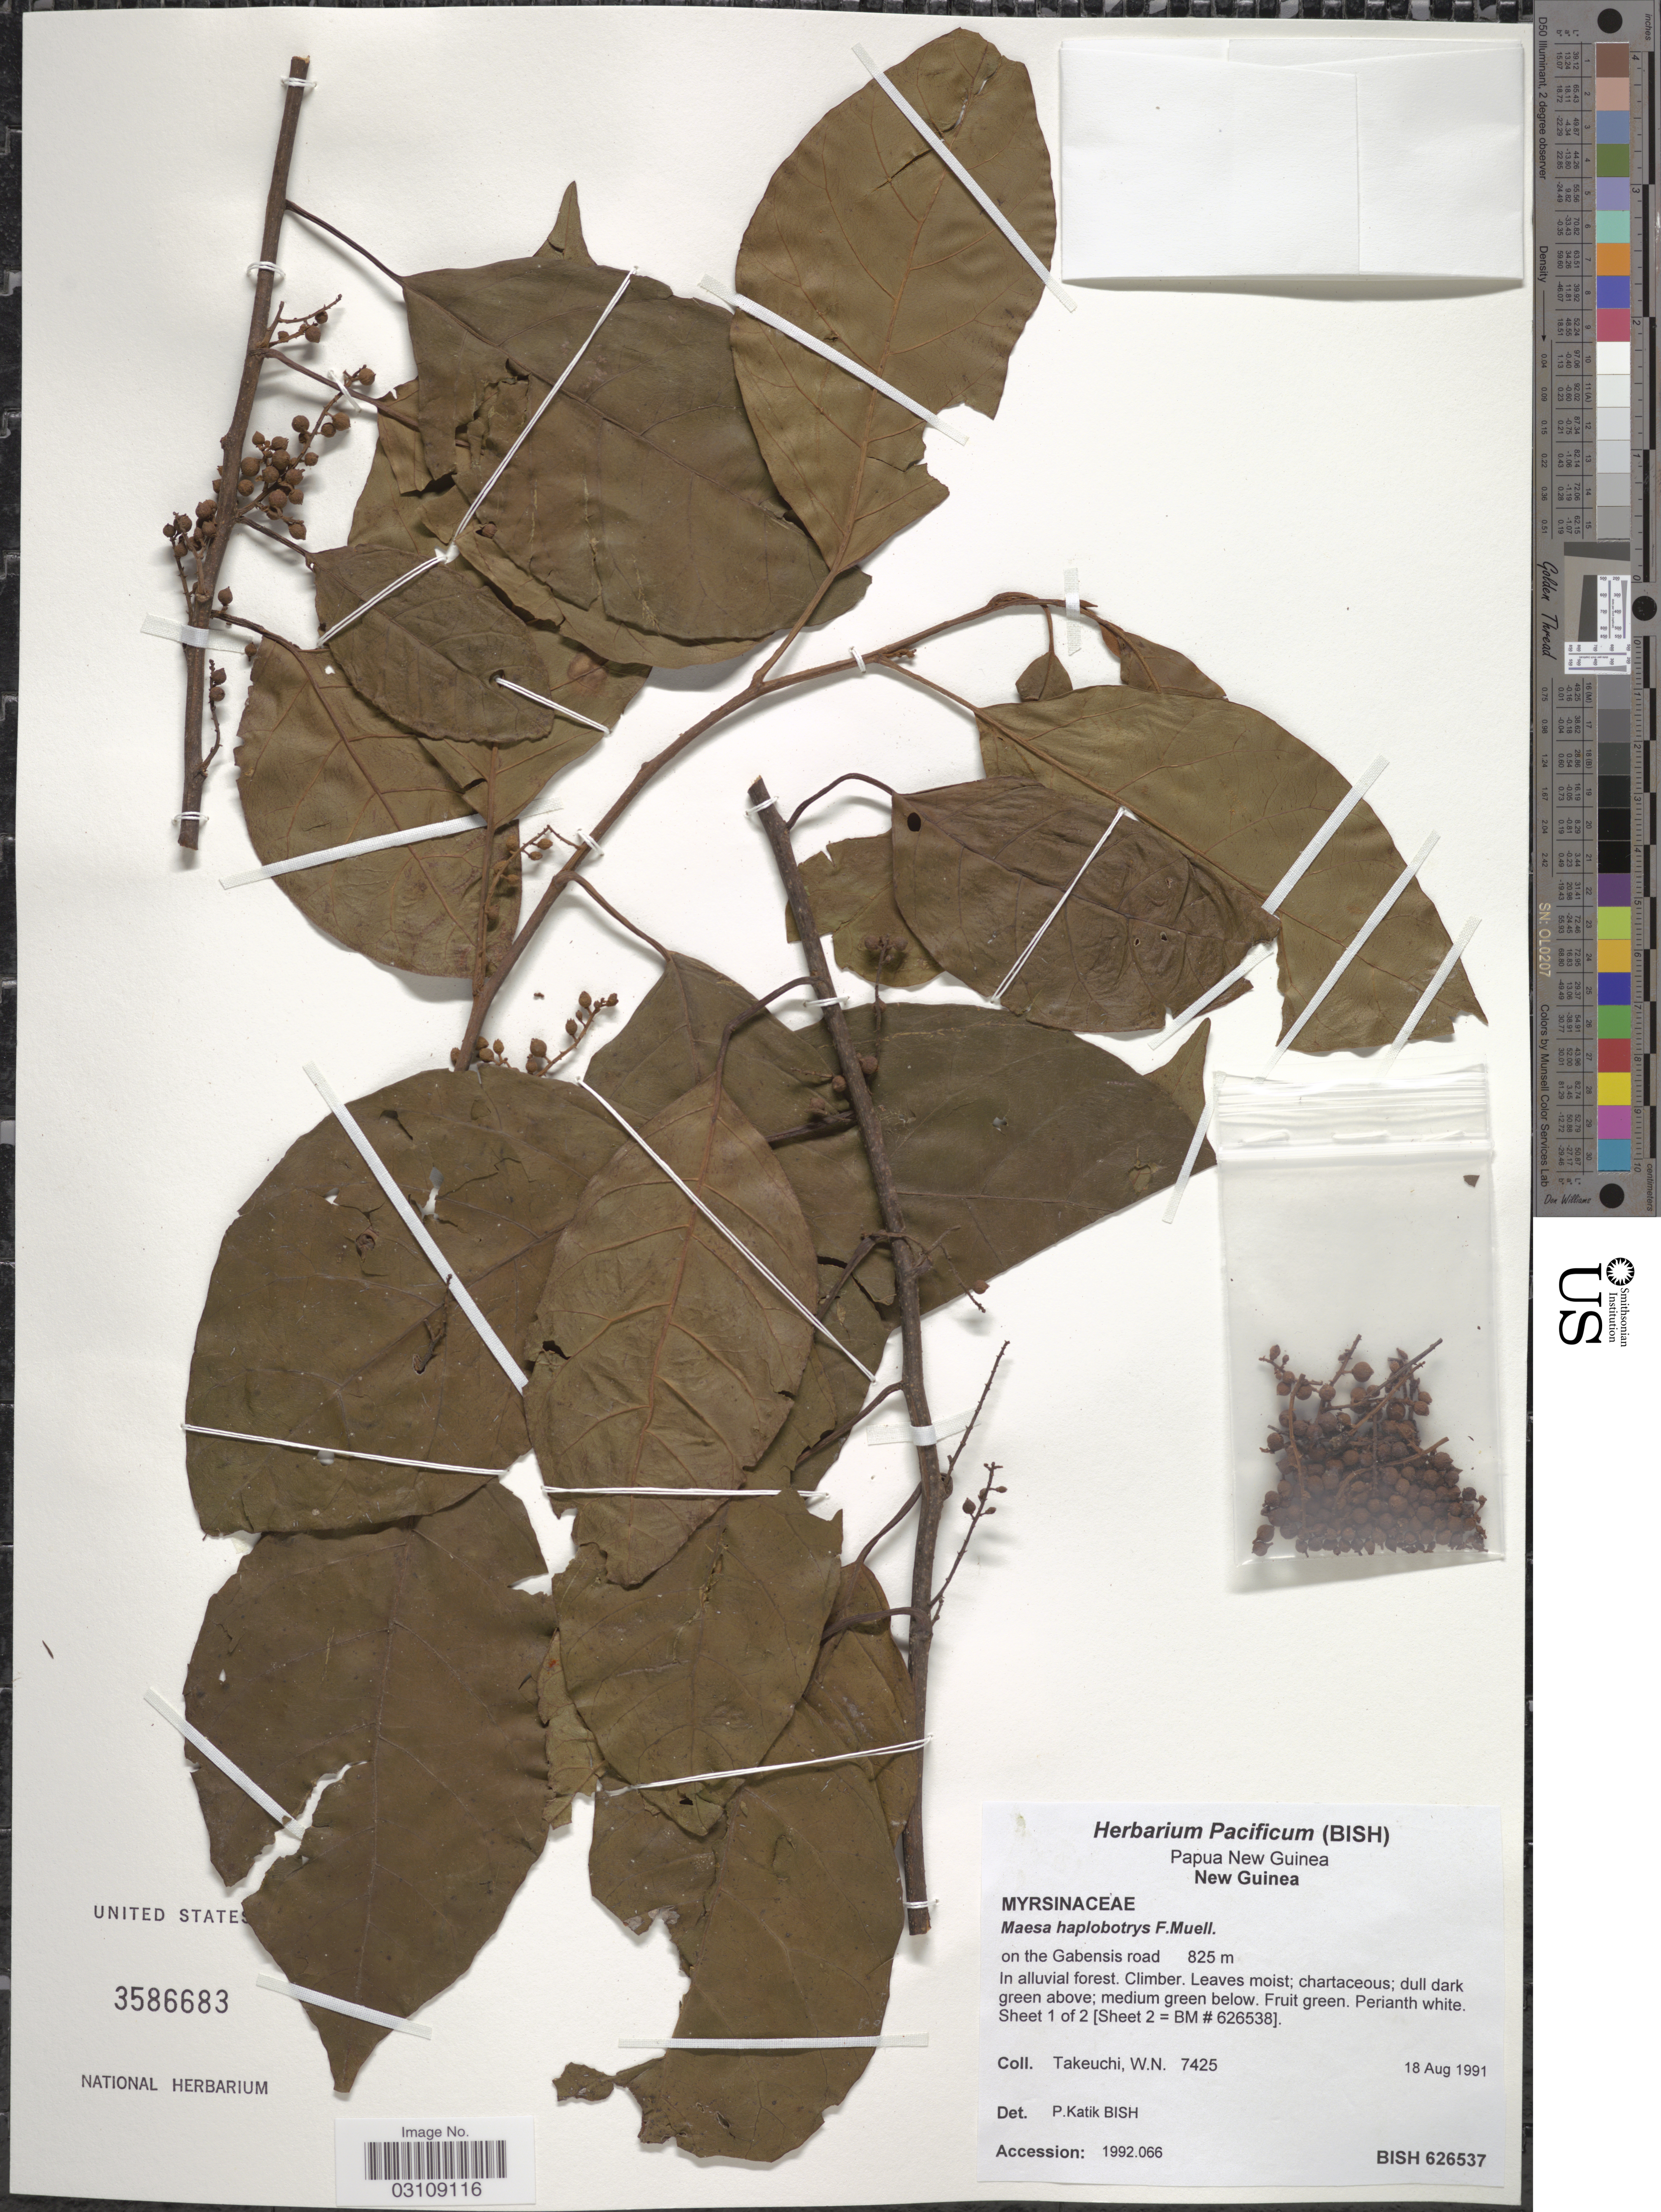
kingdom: Plantae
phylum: Tracheophyta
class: Magnoliopsida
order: Ericales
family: Primulaceae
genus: Maesa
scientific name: Maesa haplobotrys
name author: F. Muell.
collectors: W. N. Takeuchi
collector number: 7425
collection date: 1991-08-18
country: Papua New Guinea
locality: New Guinea, on the Gabensis road.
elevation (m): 825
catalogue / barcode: US 3586683